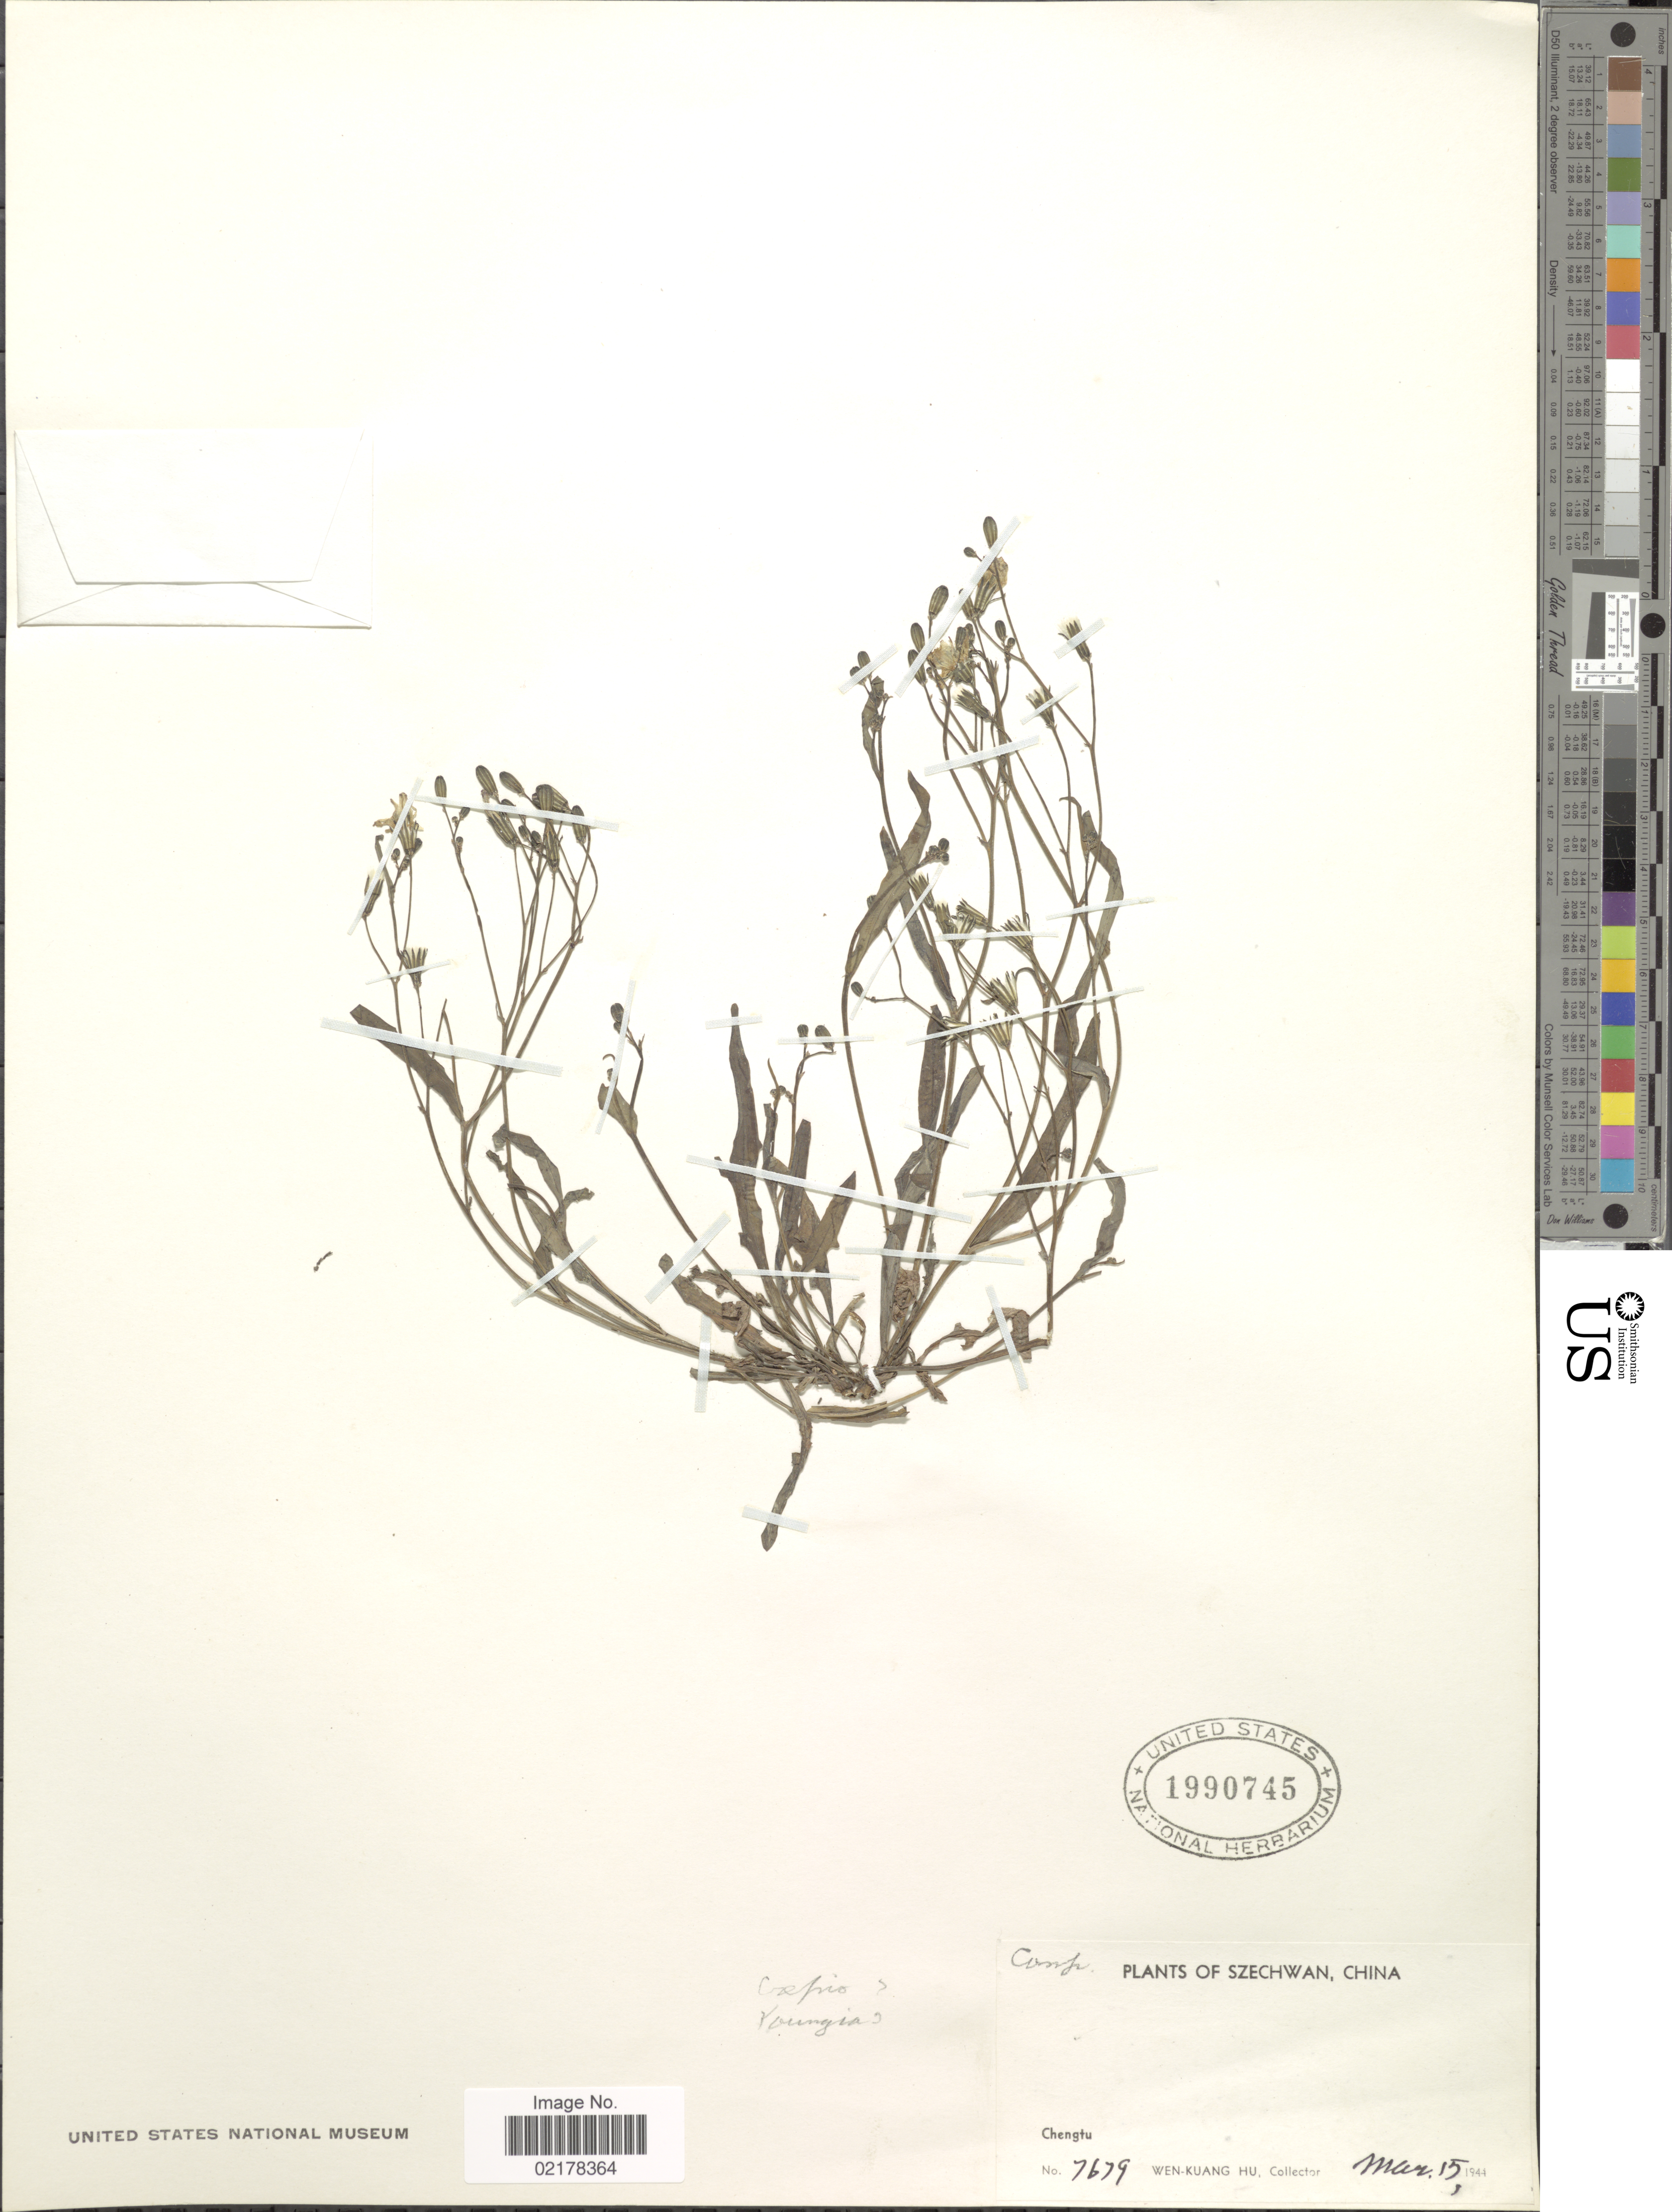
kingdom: Plantae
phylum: Tracheophyta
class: Magnoliopsida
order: Asterales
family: Asteraceae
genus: Crepis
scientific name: Crepis sp.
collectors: W. K. Hu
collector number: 7679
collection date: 1944-03-15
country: China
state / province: Sichuan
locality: Szechwan, Chengtu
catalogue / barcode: US 1990745